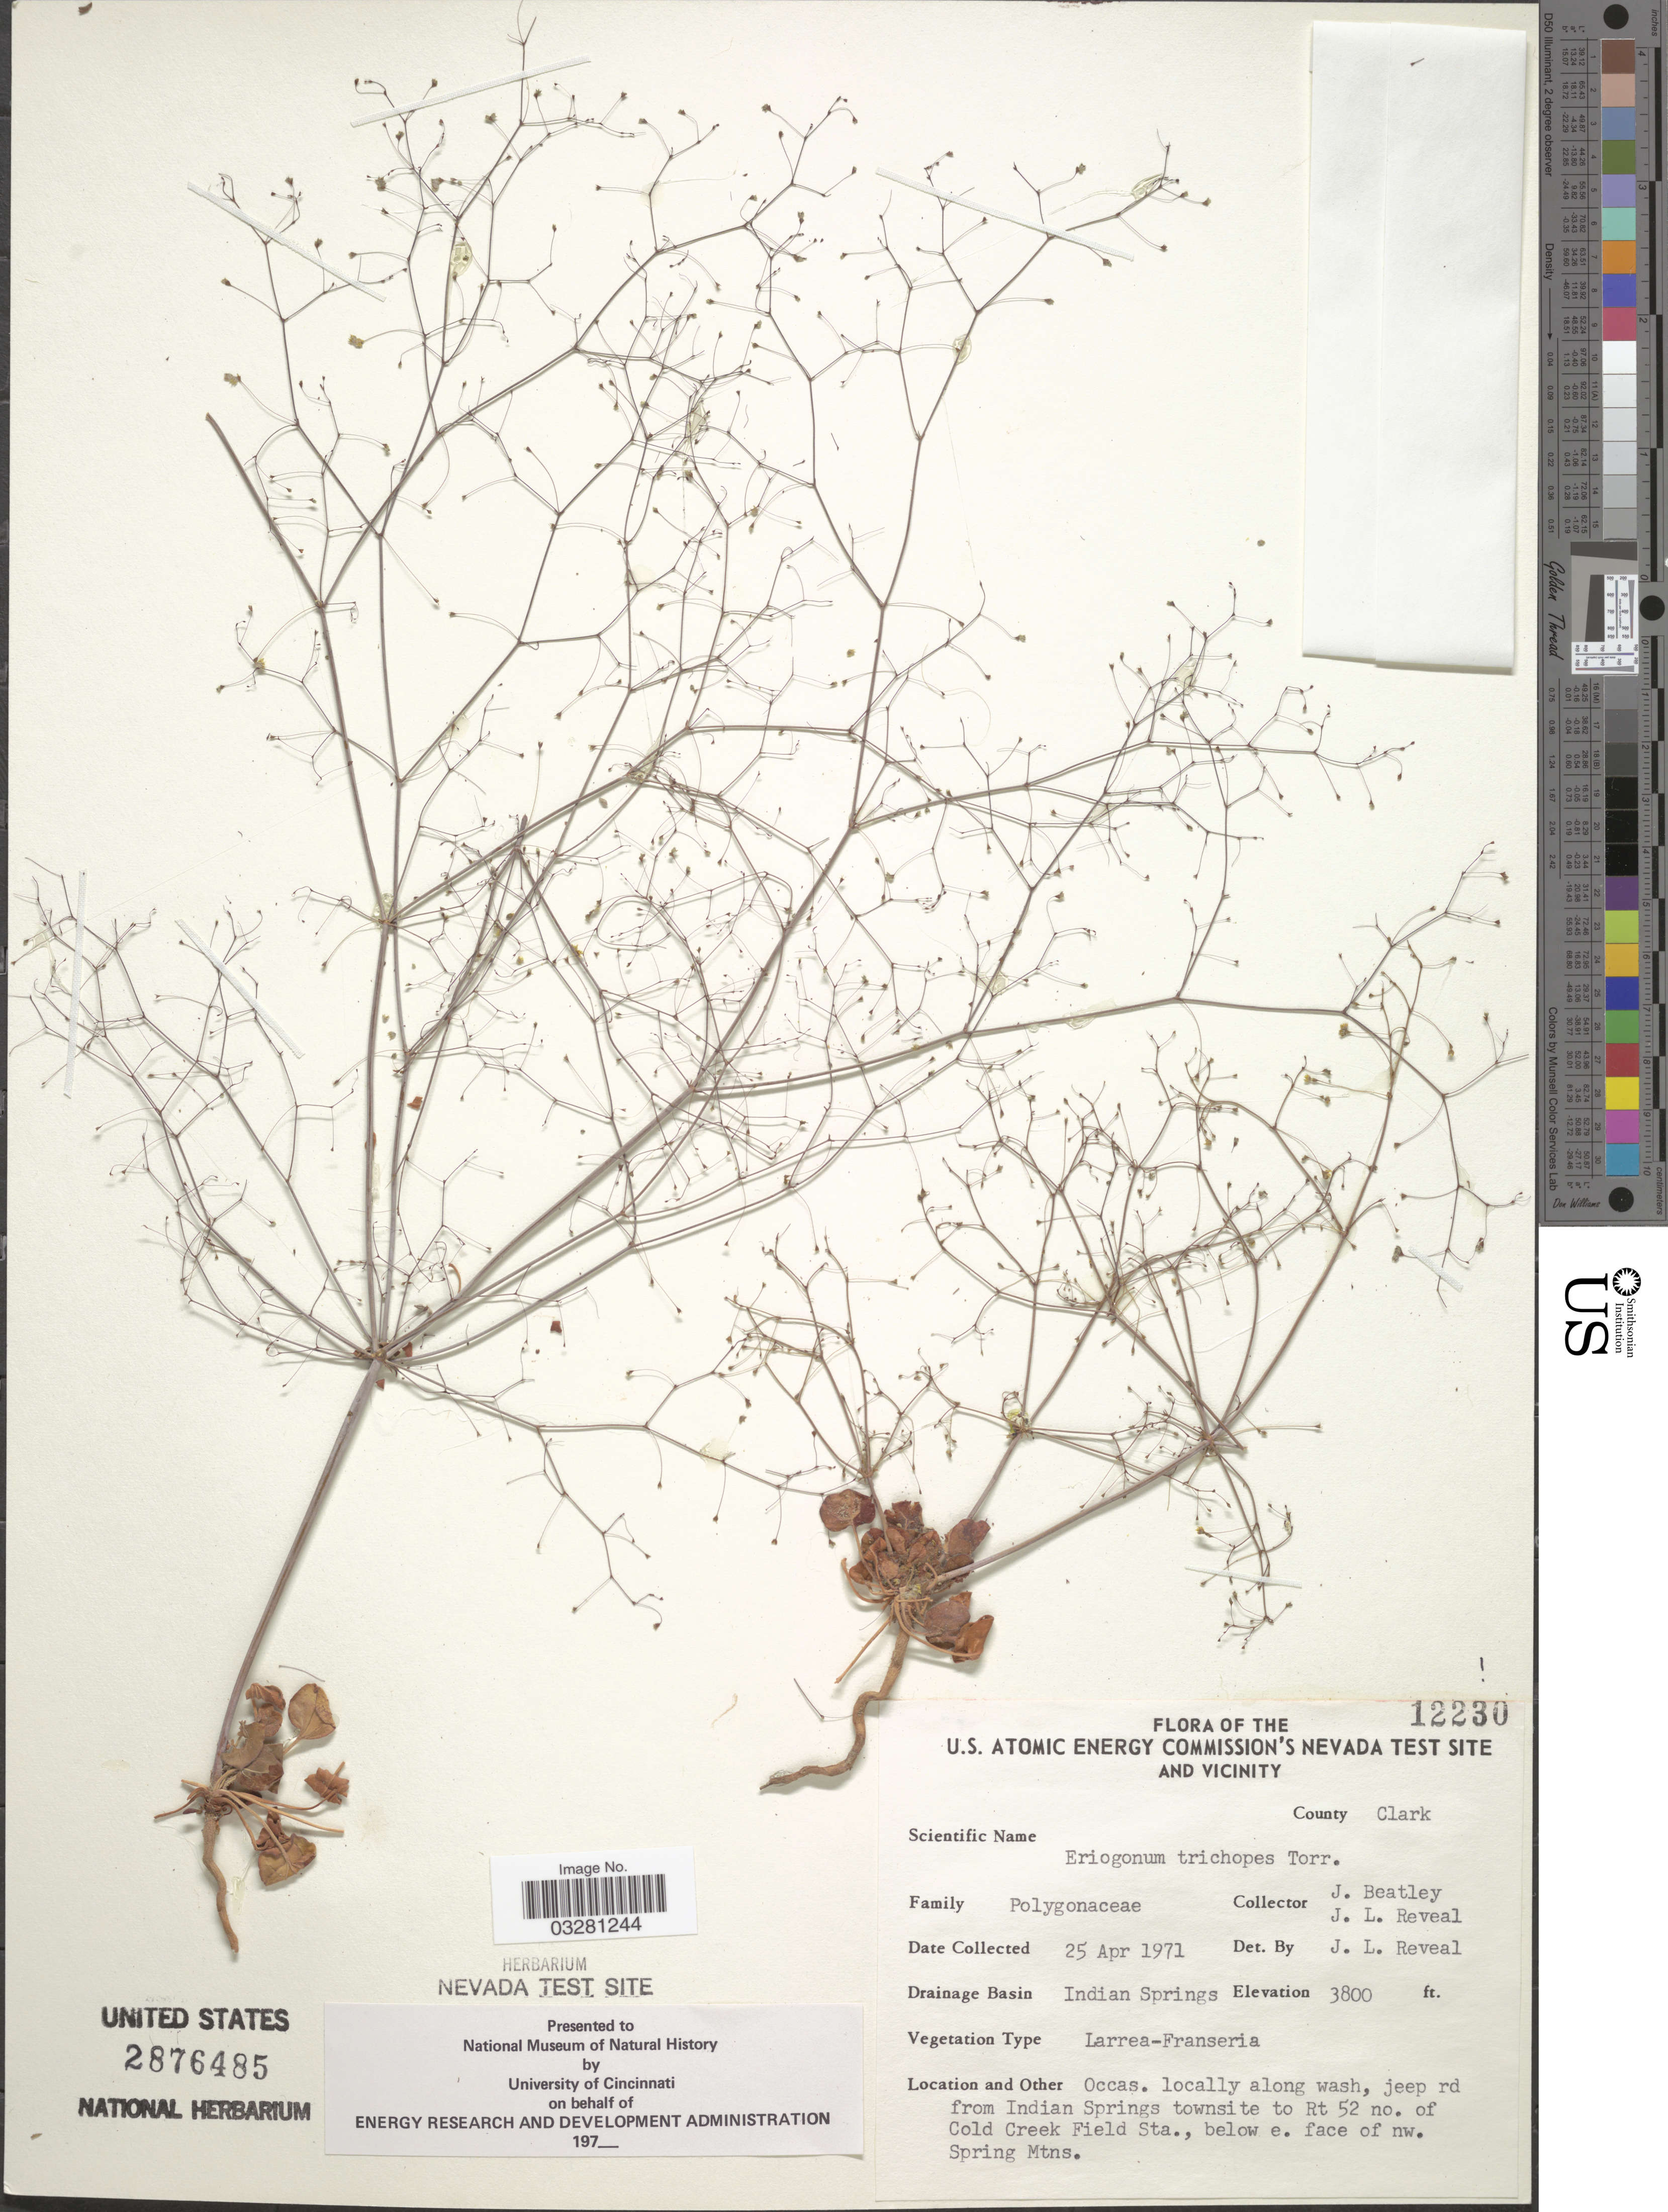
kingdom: Plantae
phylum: Tracheophyta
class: Magnoliopsida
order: Caryophyllales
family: Polygonaceae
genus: Eriogonum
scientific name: Eriogonum trichopes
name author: Torr.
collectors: J. C. Beatley & J. L. Reveal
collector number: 12230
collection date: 1971-04-25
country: United States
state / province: Nevada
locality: U. S. Atomic Energy Commission's Nevada Test Site and Vicinity. County Clark. Drainage Basin Indian Springs. Jeep rd from Indian Springs townsite to Rt 52 no. of Cold Creek Field Sta., below e. face of nw. Spring Mtns.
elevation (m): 1158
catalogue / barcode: US 2876485